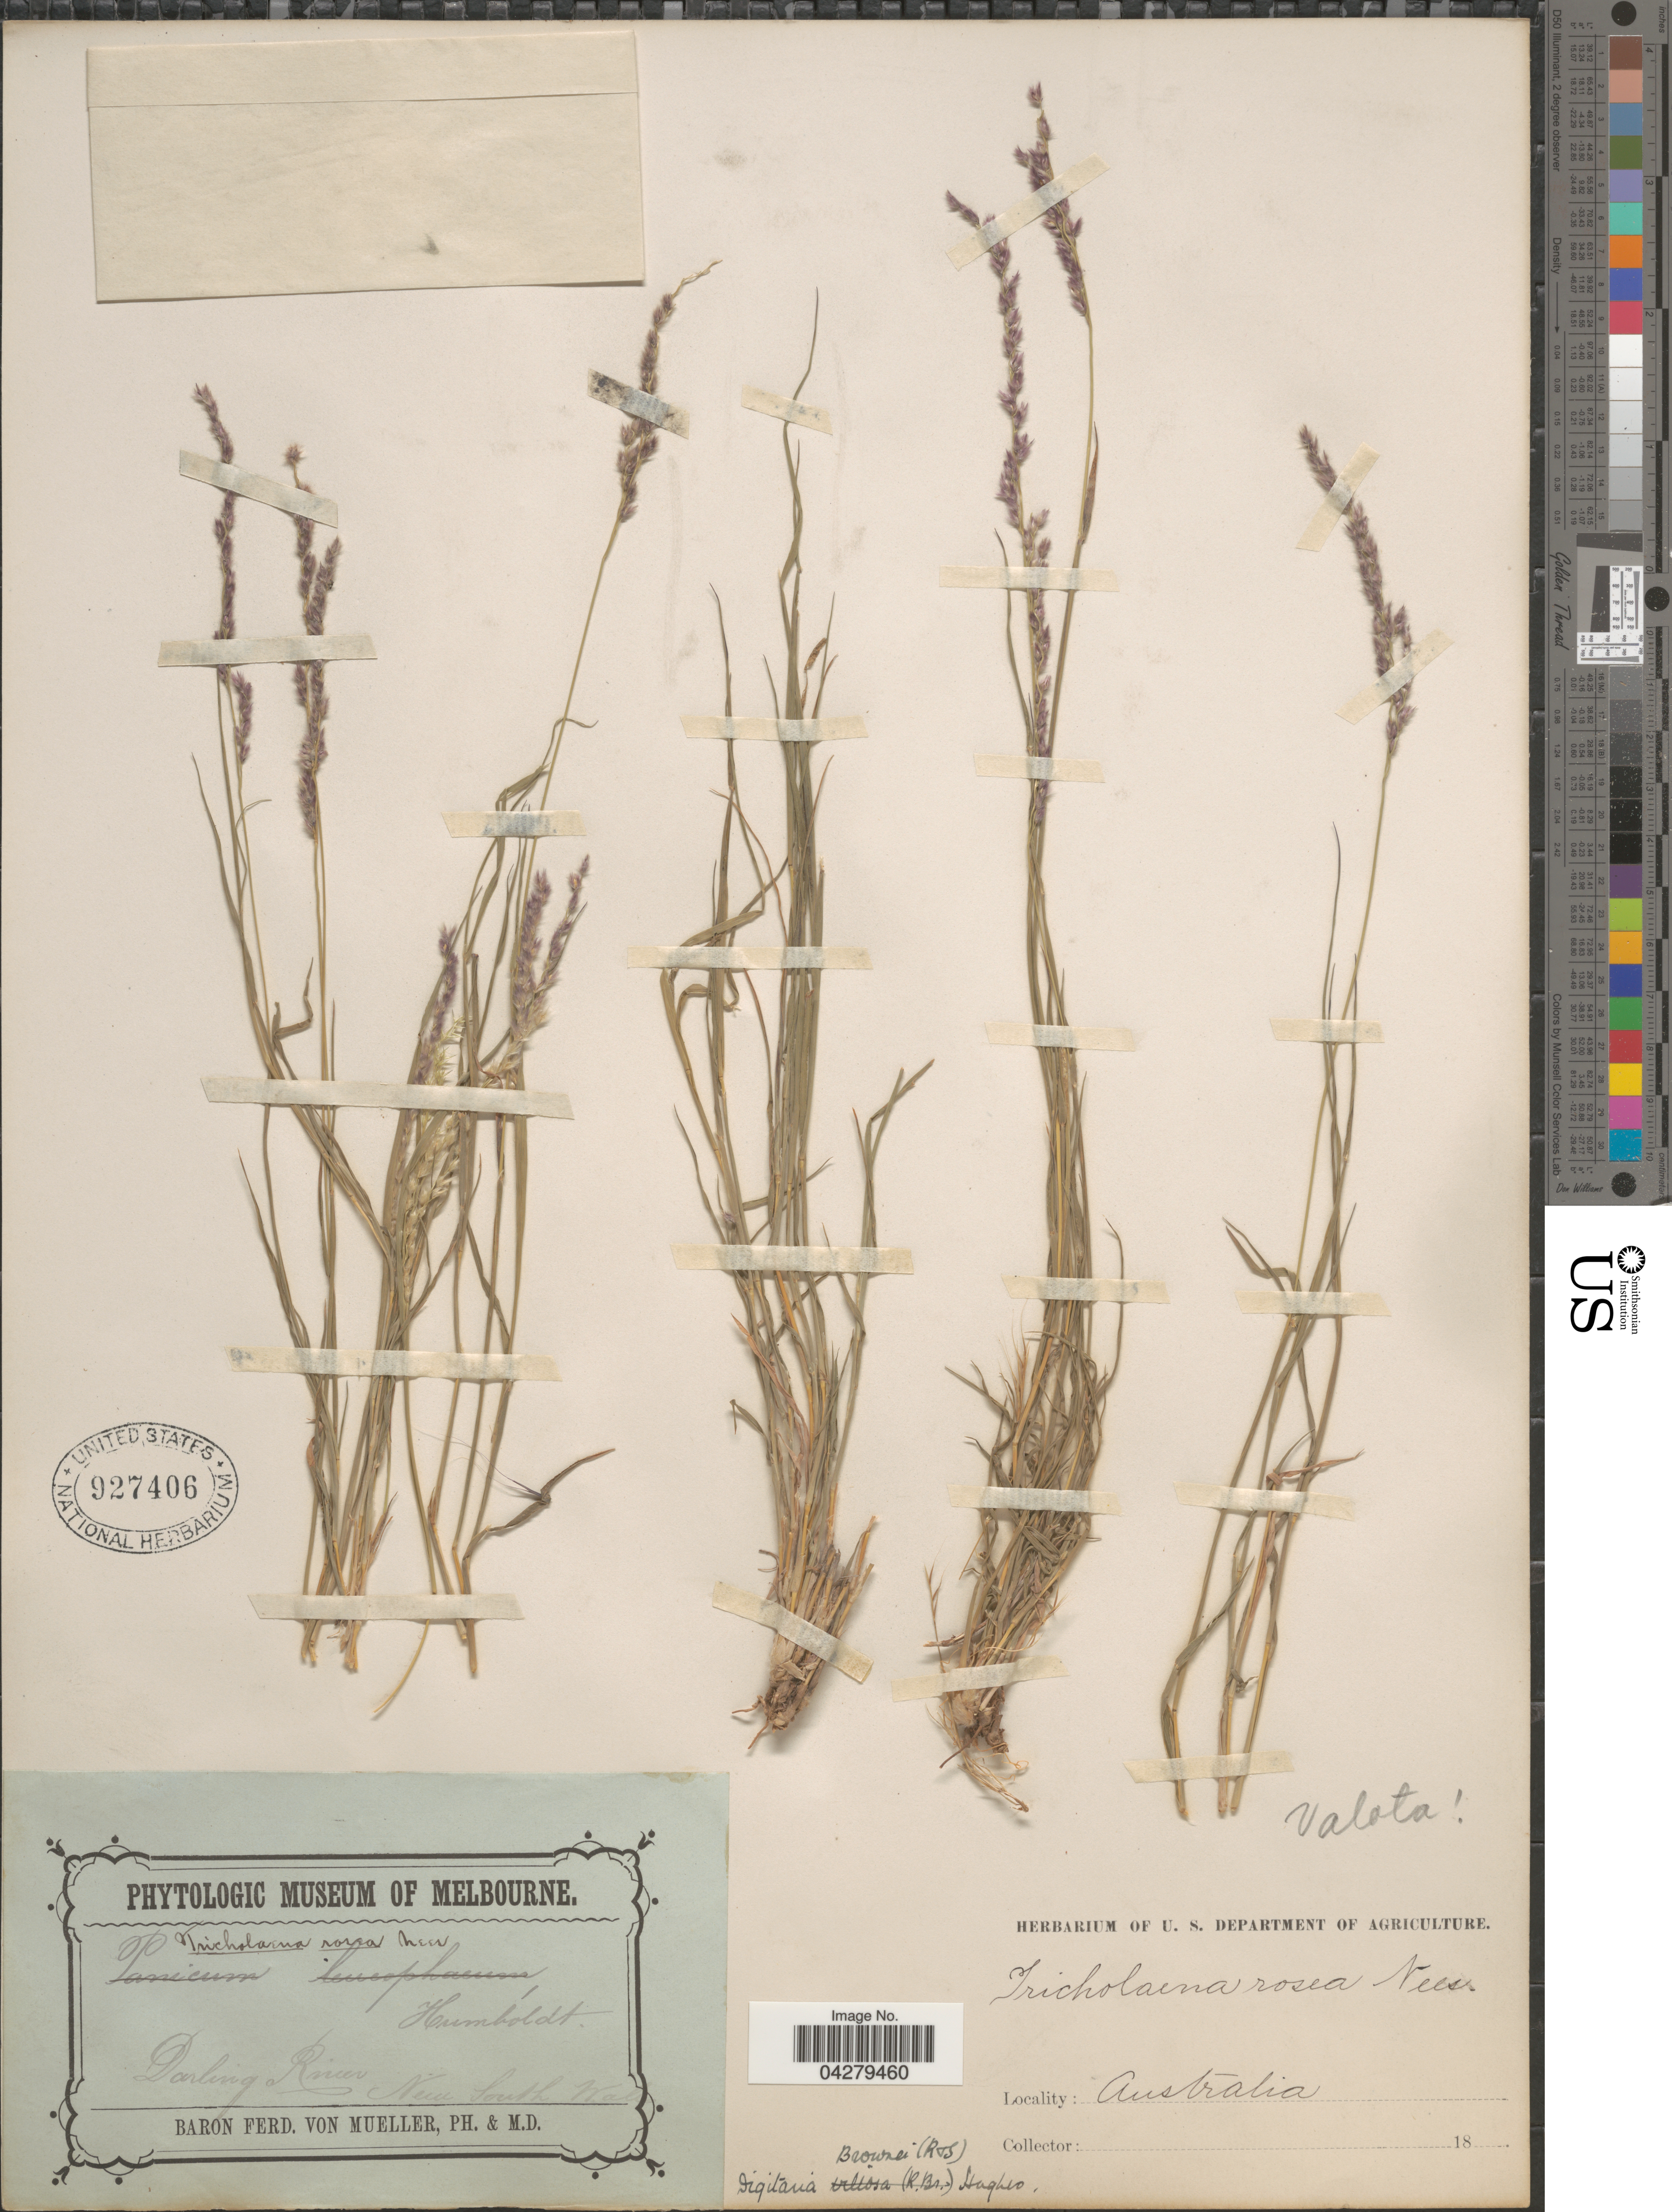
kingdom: Plantae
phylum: Tracheophyta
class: Liliopsida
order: Poales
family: Poaceae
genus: Digitaria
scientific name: Digitaria brownii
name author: (Roem. & Schult.) Hughes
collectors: F. Mueller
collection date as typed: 18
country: Australia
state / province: New South Wales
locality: Darling River.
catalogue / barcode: US 927406